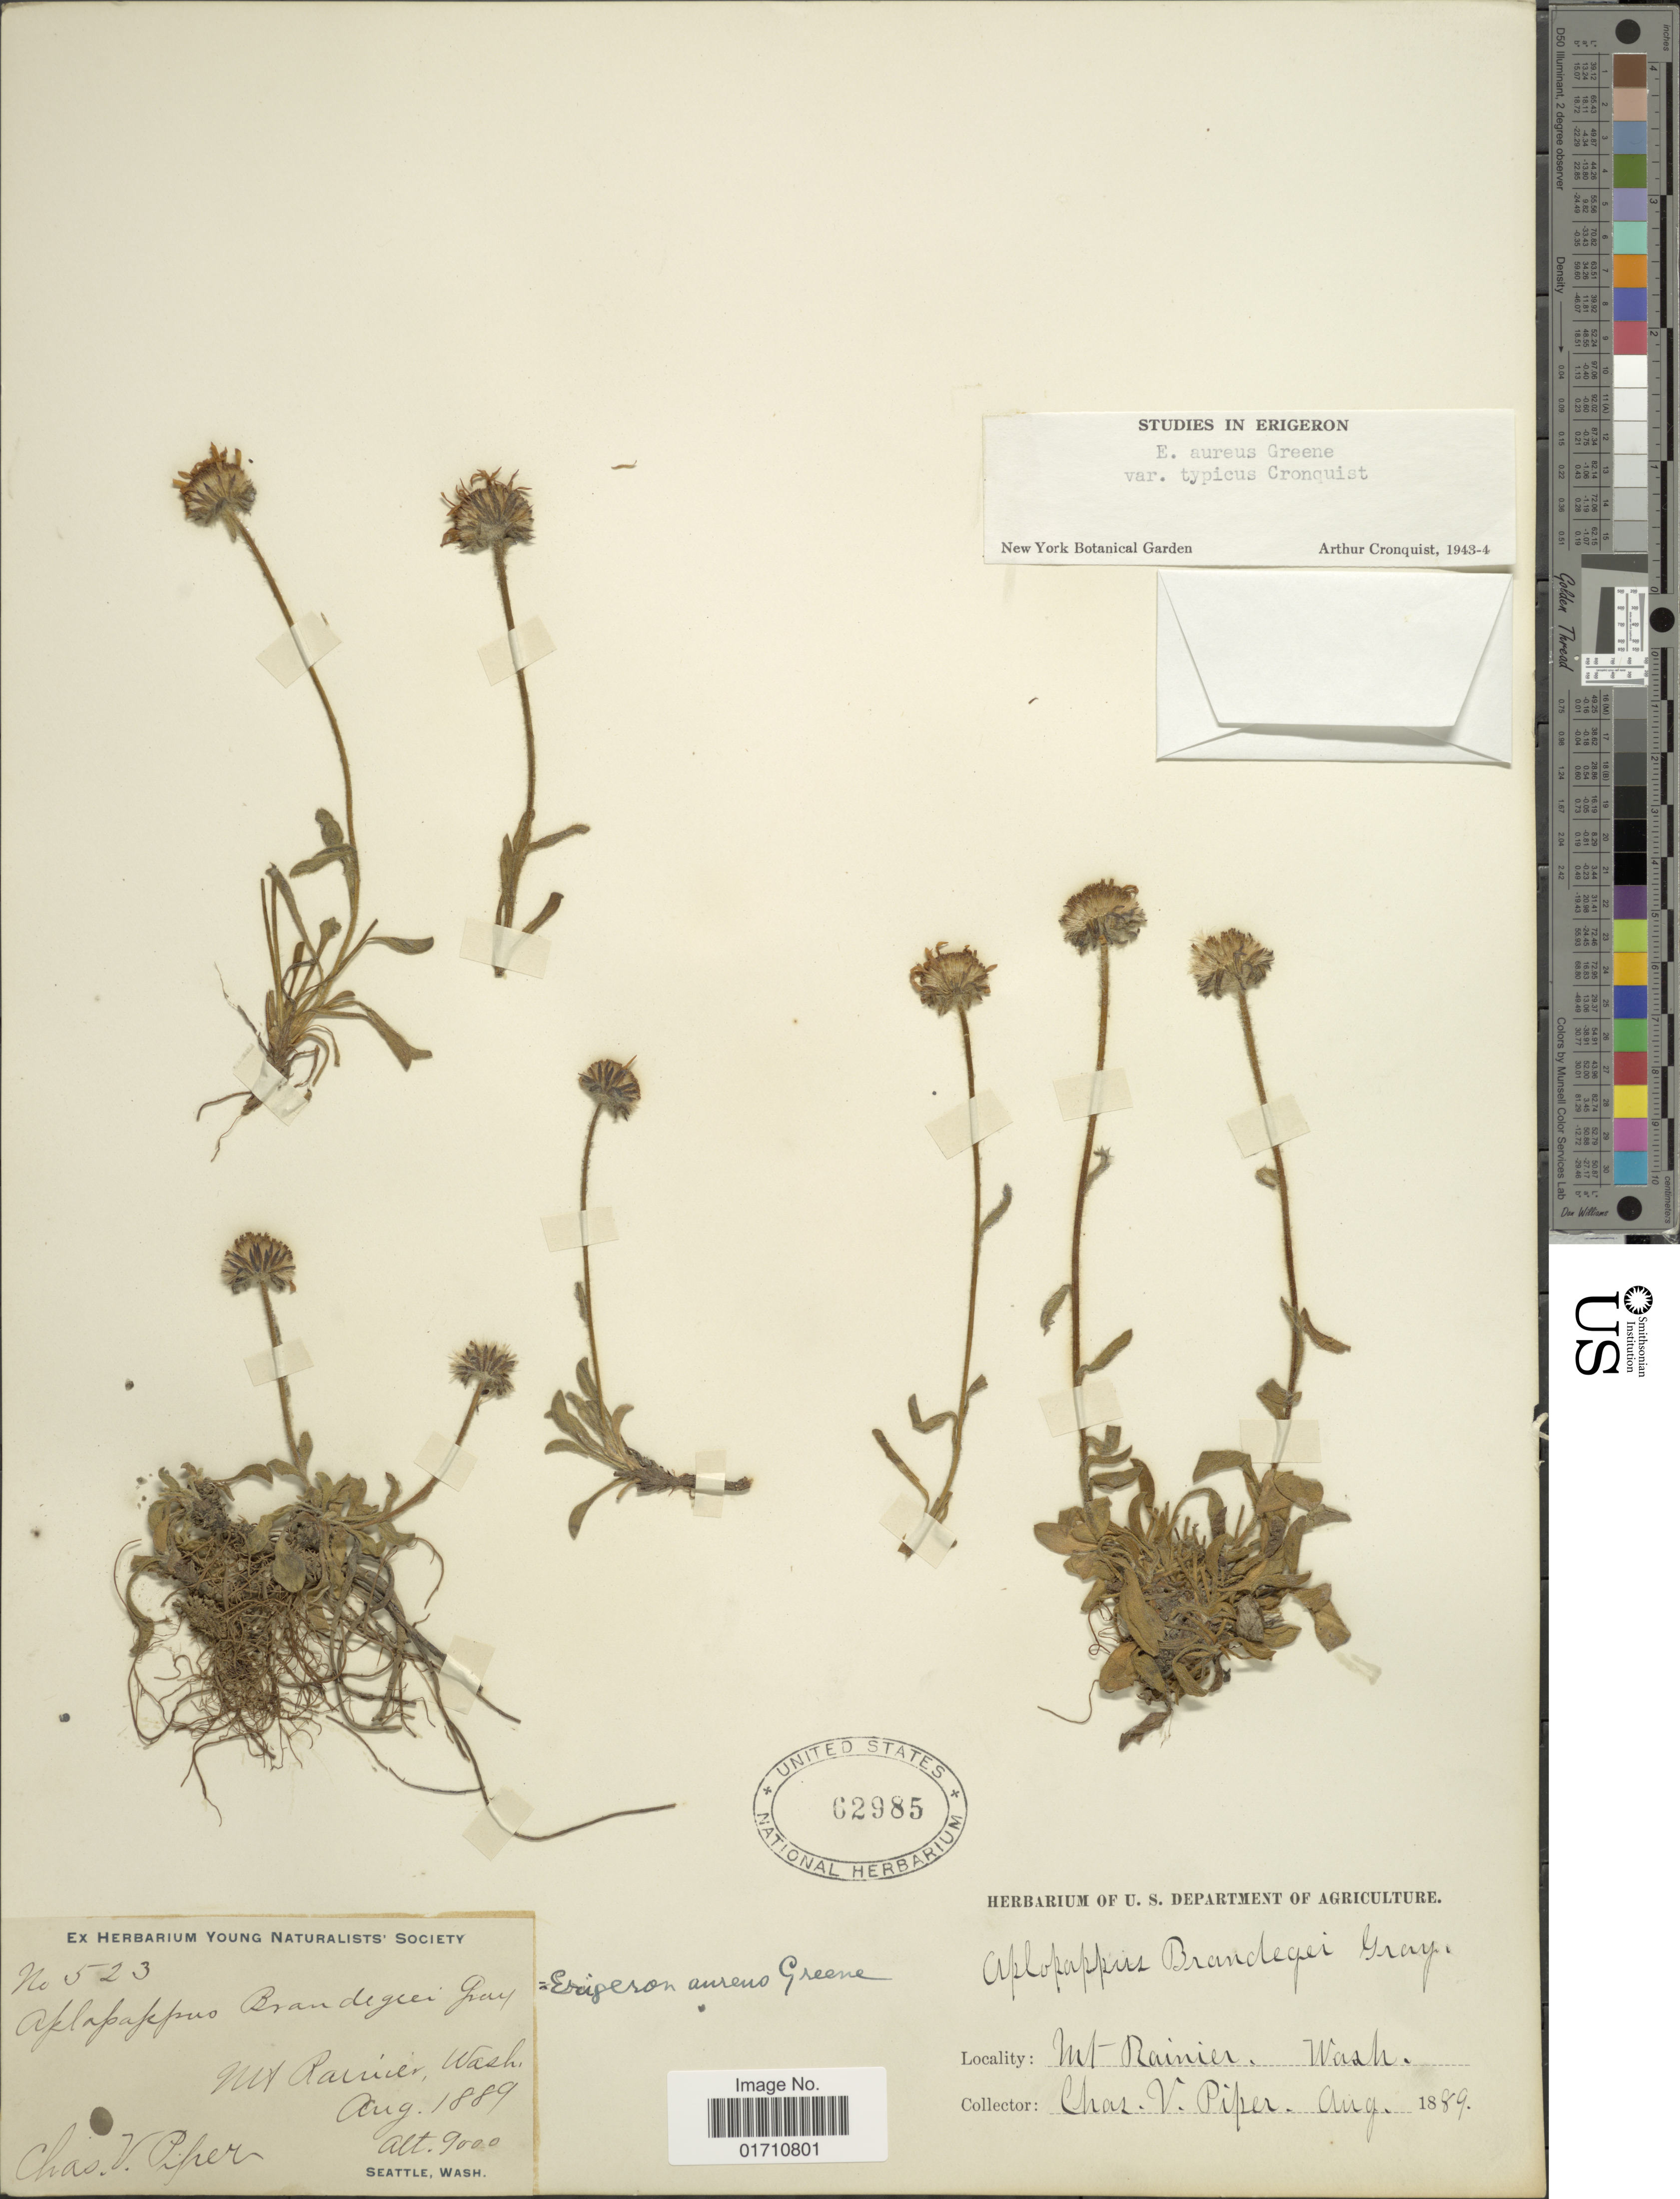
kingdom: Plantae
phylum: Tracheophyta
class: Magnoliopsida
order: Asterales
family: Asteraceae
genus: Erigeron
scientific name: Erigeron aureus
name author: Greene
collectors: C. V. Piper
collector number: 523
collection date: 1889-08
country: United States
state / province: Washington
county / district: Pierce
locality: Mt Rainier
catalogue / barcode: US 62985